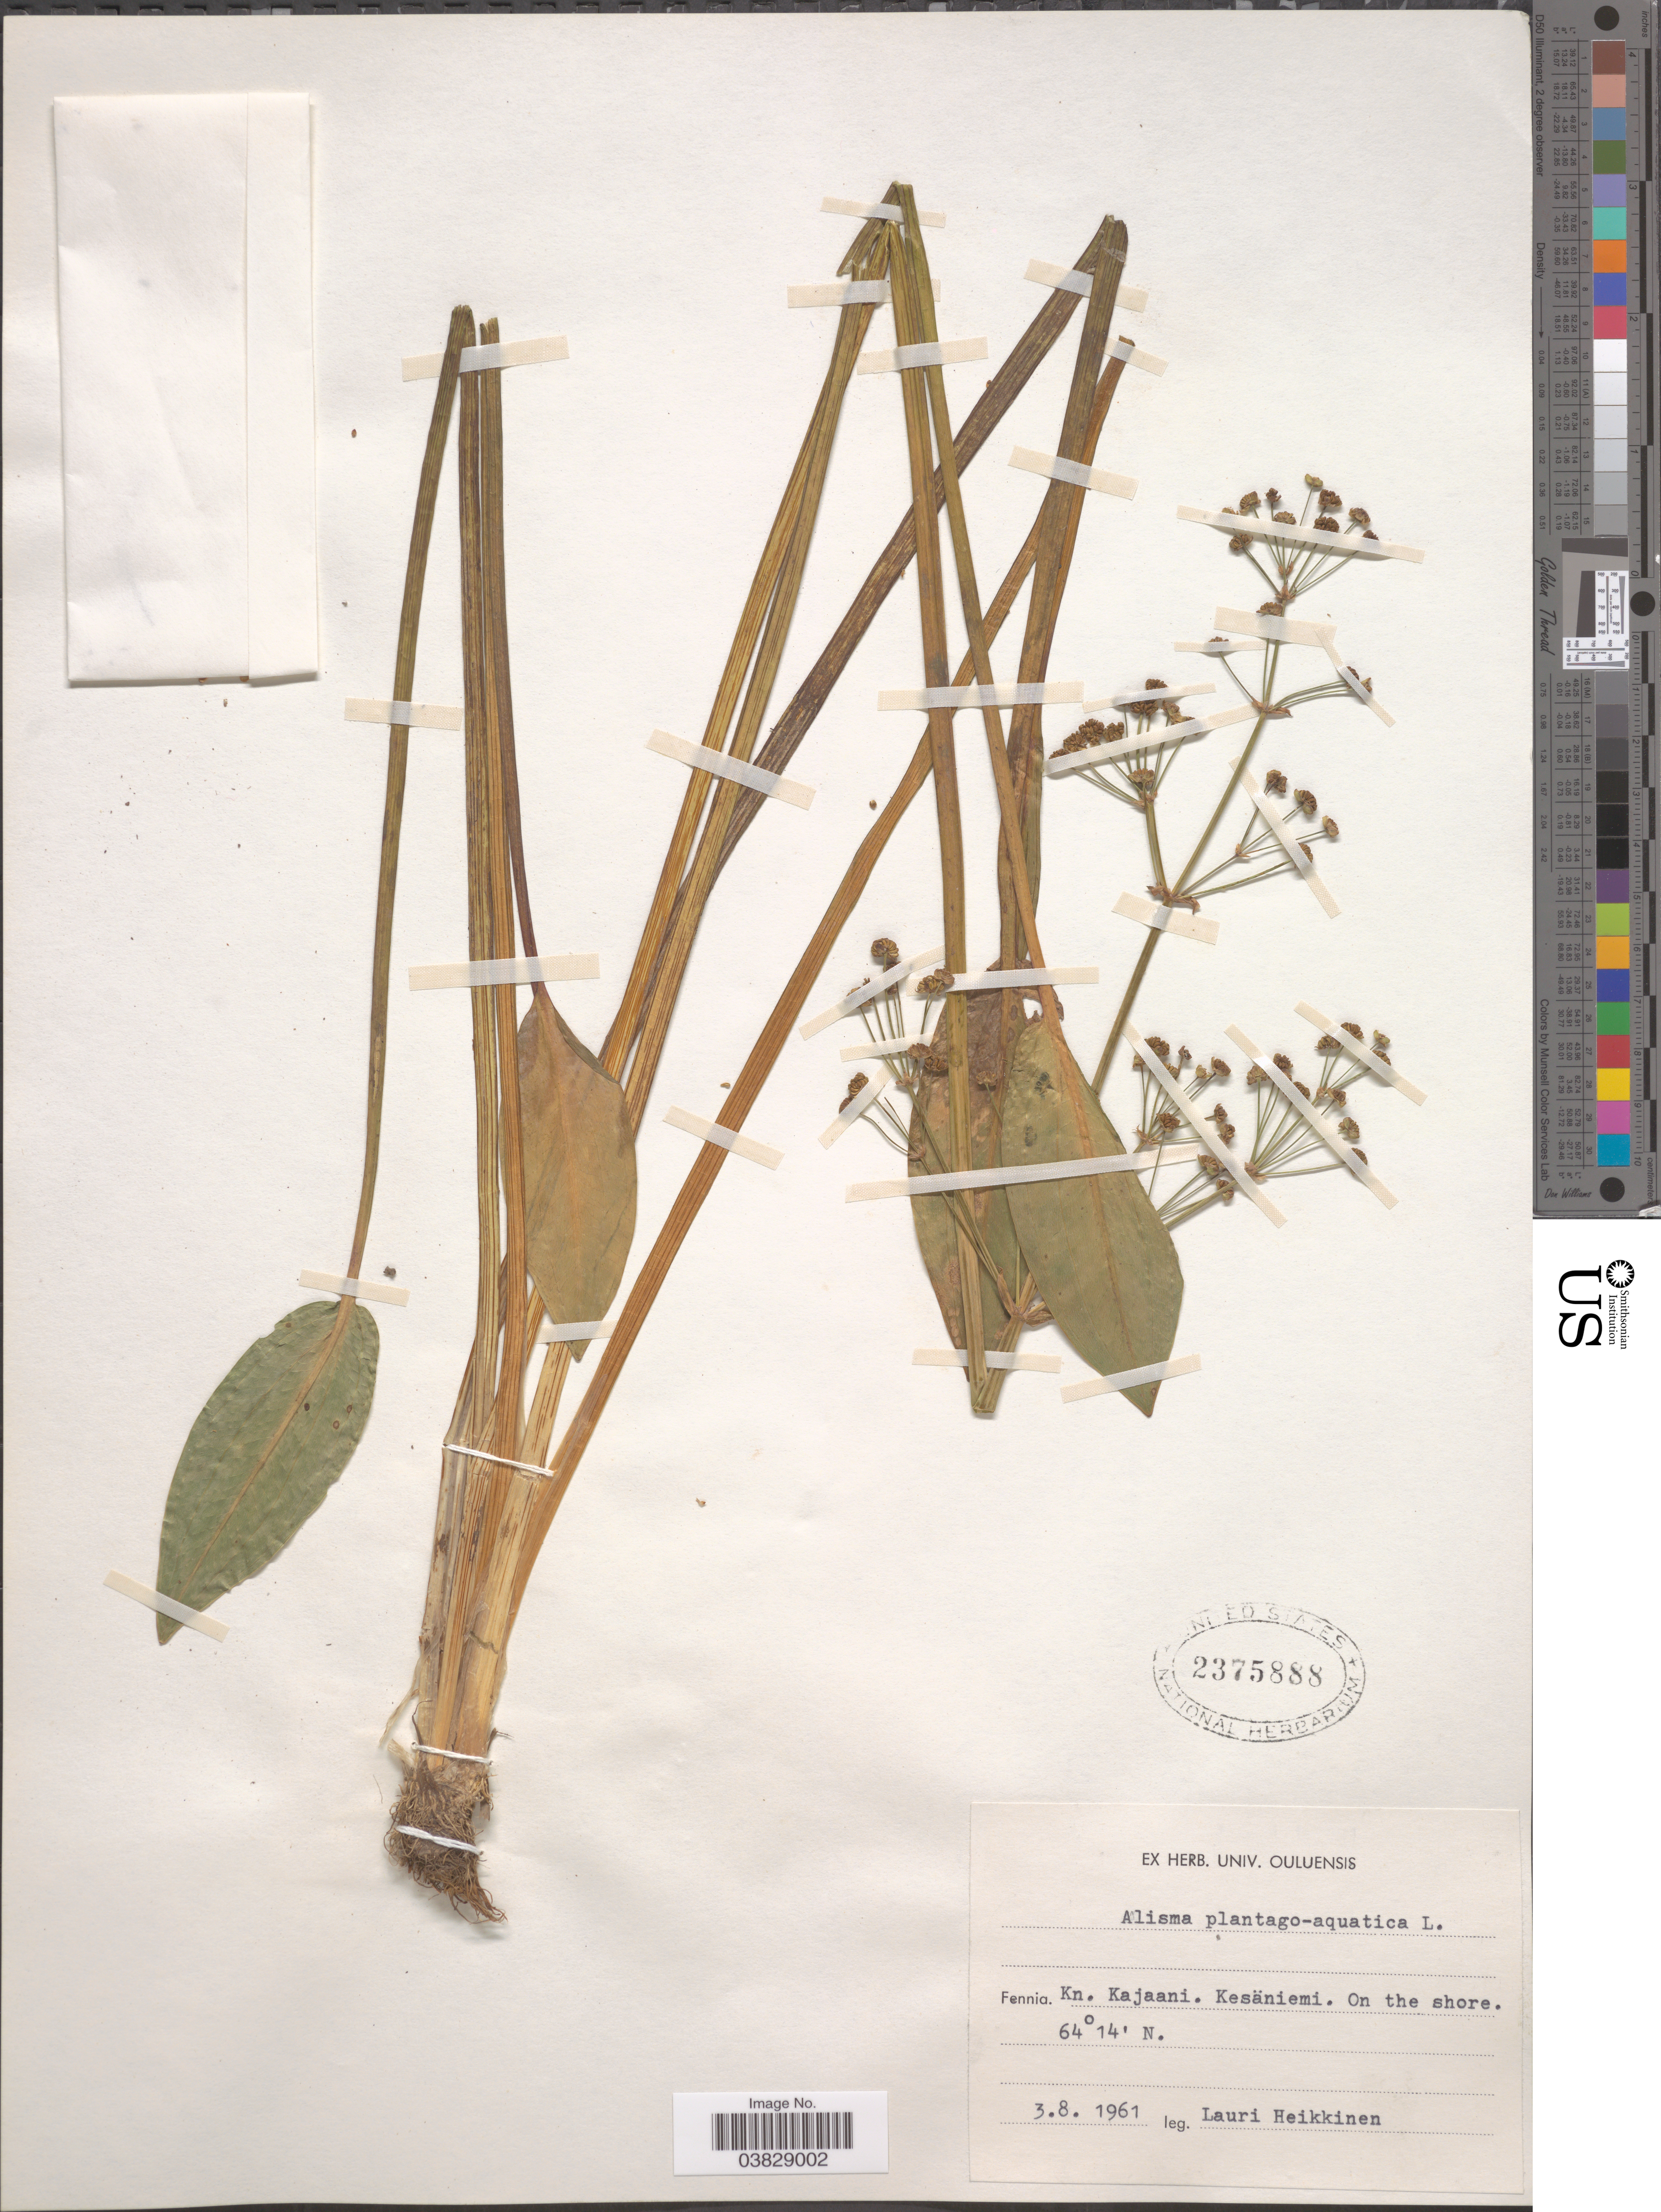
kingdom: Plantae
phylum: Tracheophyta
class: Liliopsida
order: Alismatales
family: Alismataceae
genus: Alisma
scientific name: Alisma plantago-aquatica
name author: L.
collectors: L. Heikkinen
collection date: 1961-08-03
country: Finland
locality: Fennia. Kn. Kajaani, Kesäniemi. On the shore.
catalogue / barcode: US 2375888